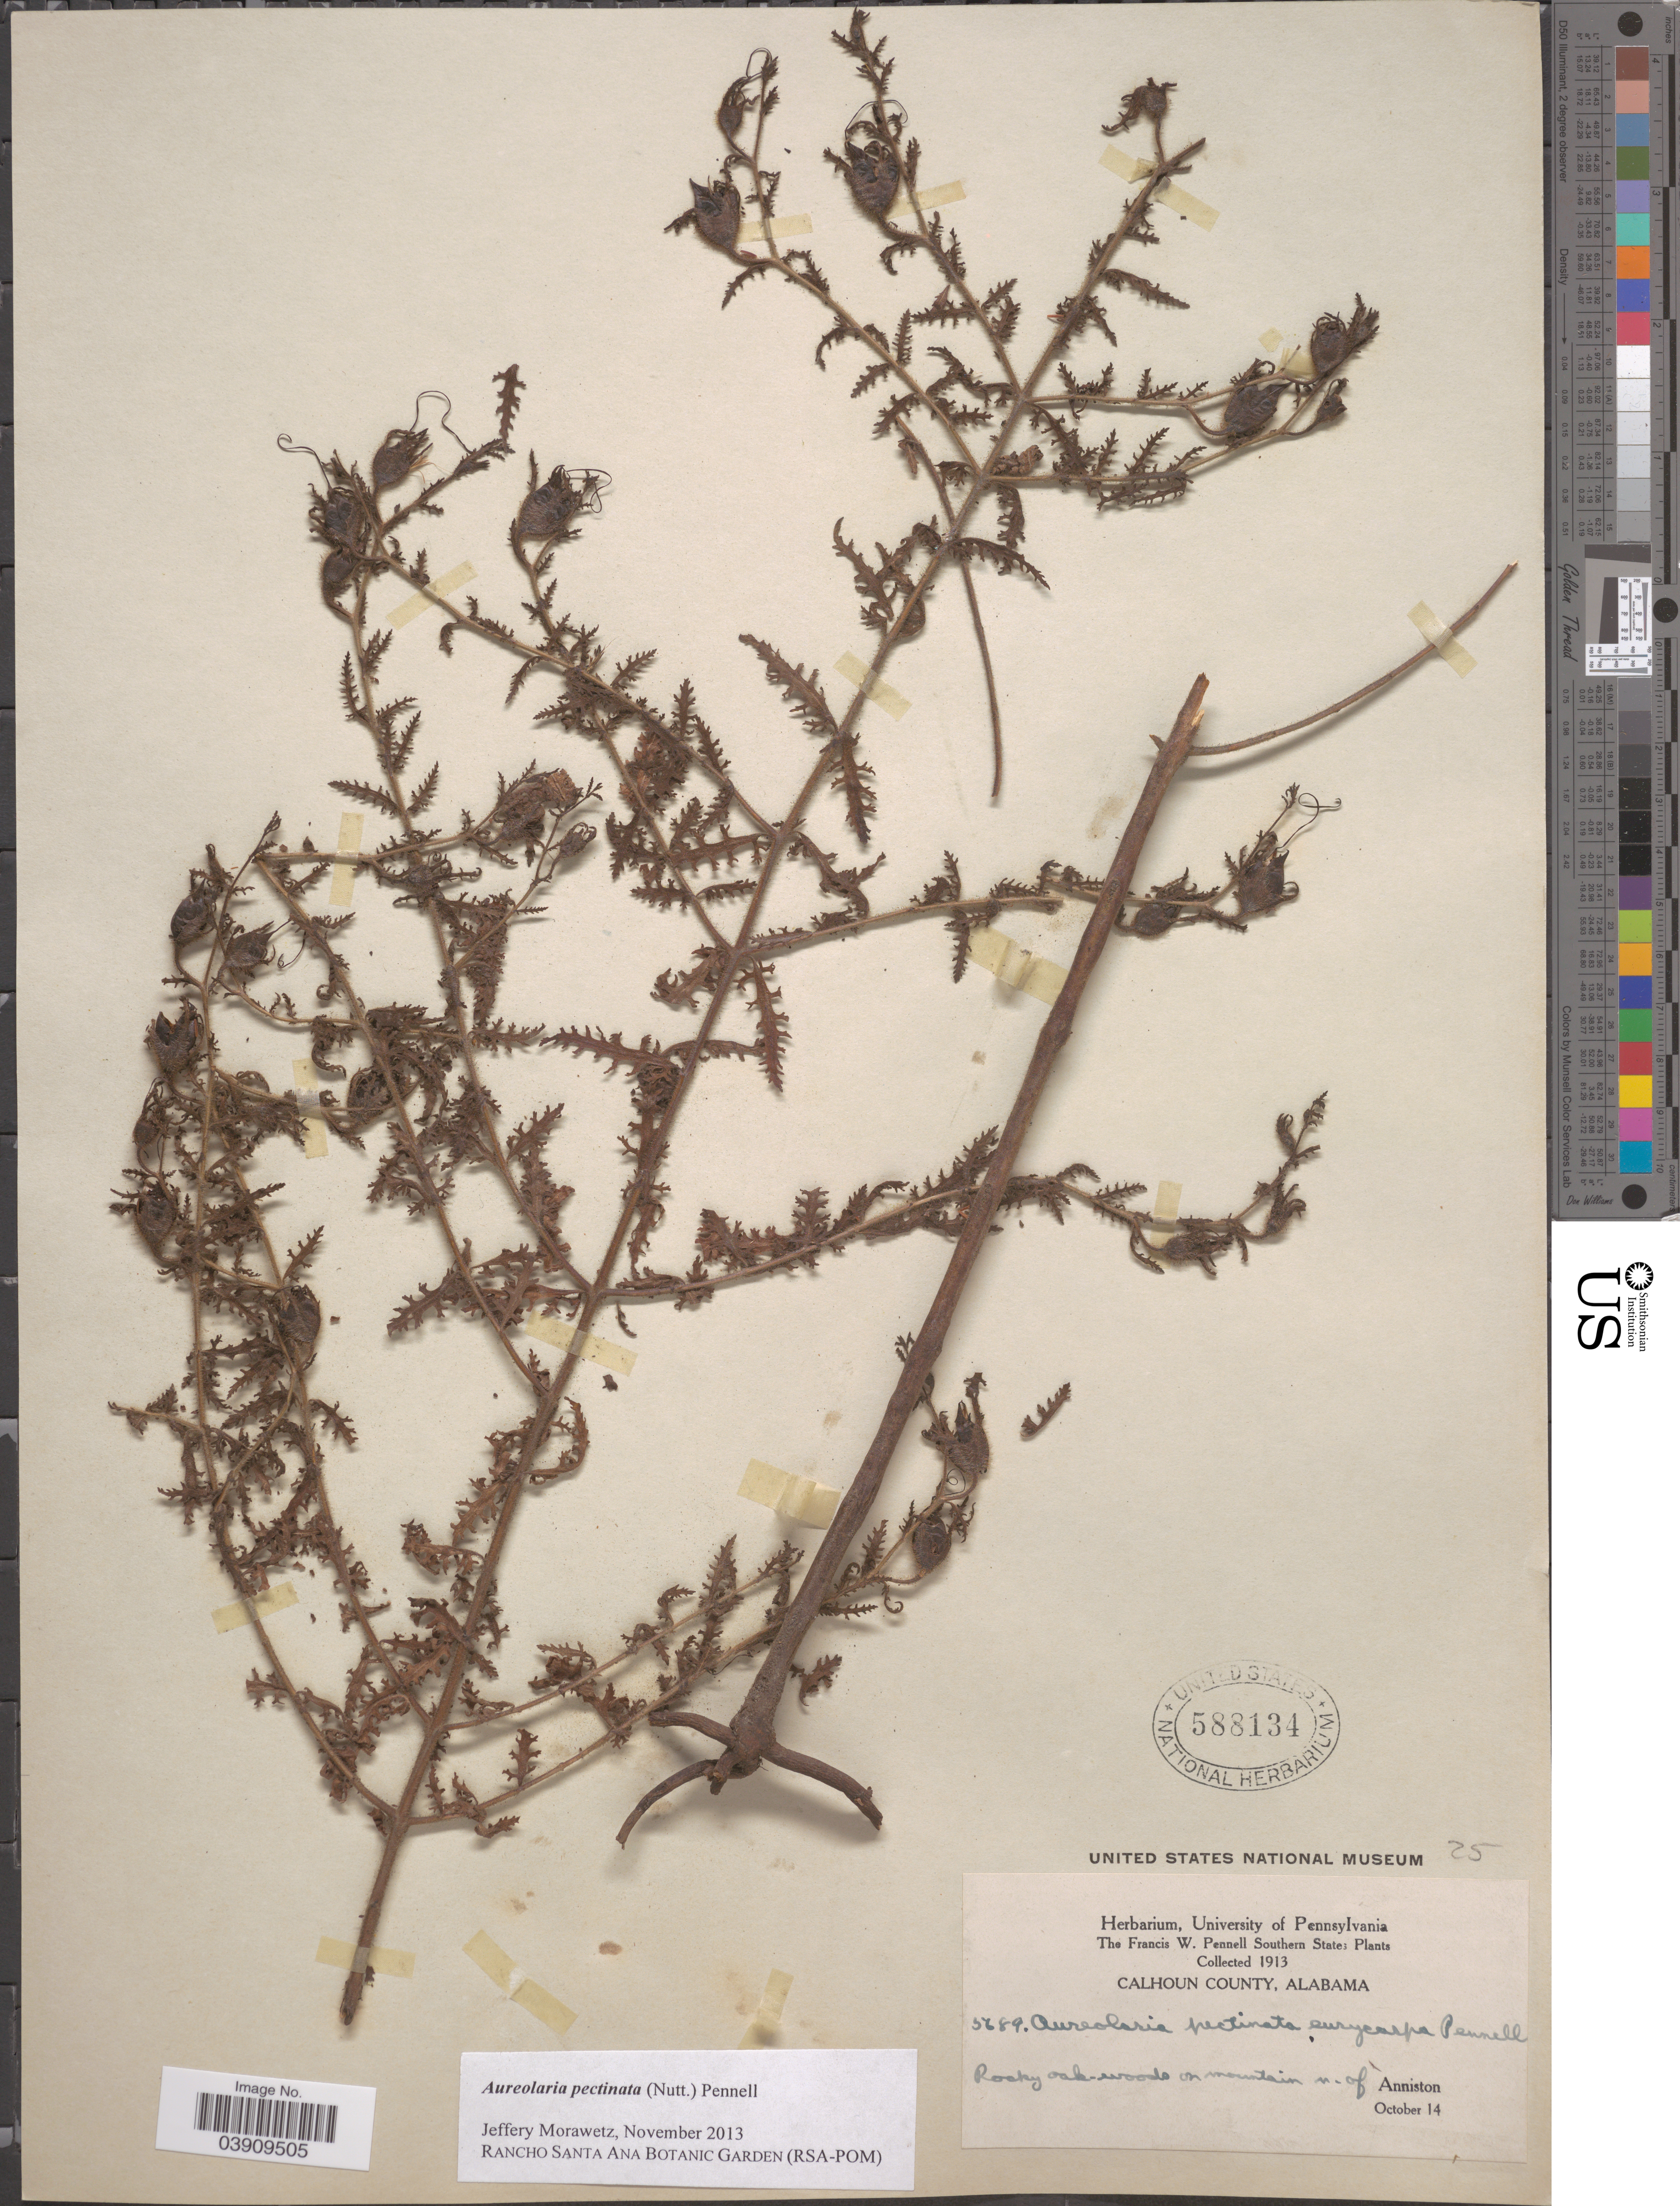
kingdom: Plantae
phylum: Tracheophyta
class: Magnoliopsida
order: Lamiales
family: Orobanchaceae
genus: Aureolaria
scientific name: Aureolaria pectinata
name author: (Nutt.) Pennell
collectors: F. W. Pennell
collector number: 5689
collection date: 1913-10-14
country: United States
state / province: Alabama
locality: Southern States. Calhoun County. On mountain n. of Anniston.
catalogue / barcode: US 588134